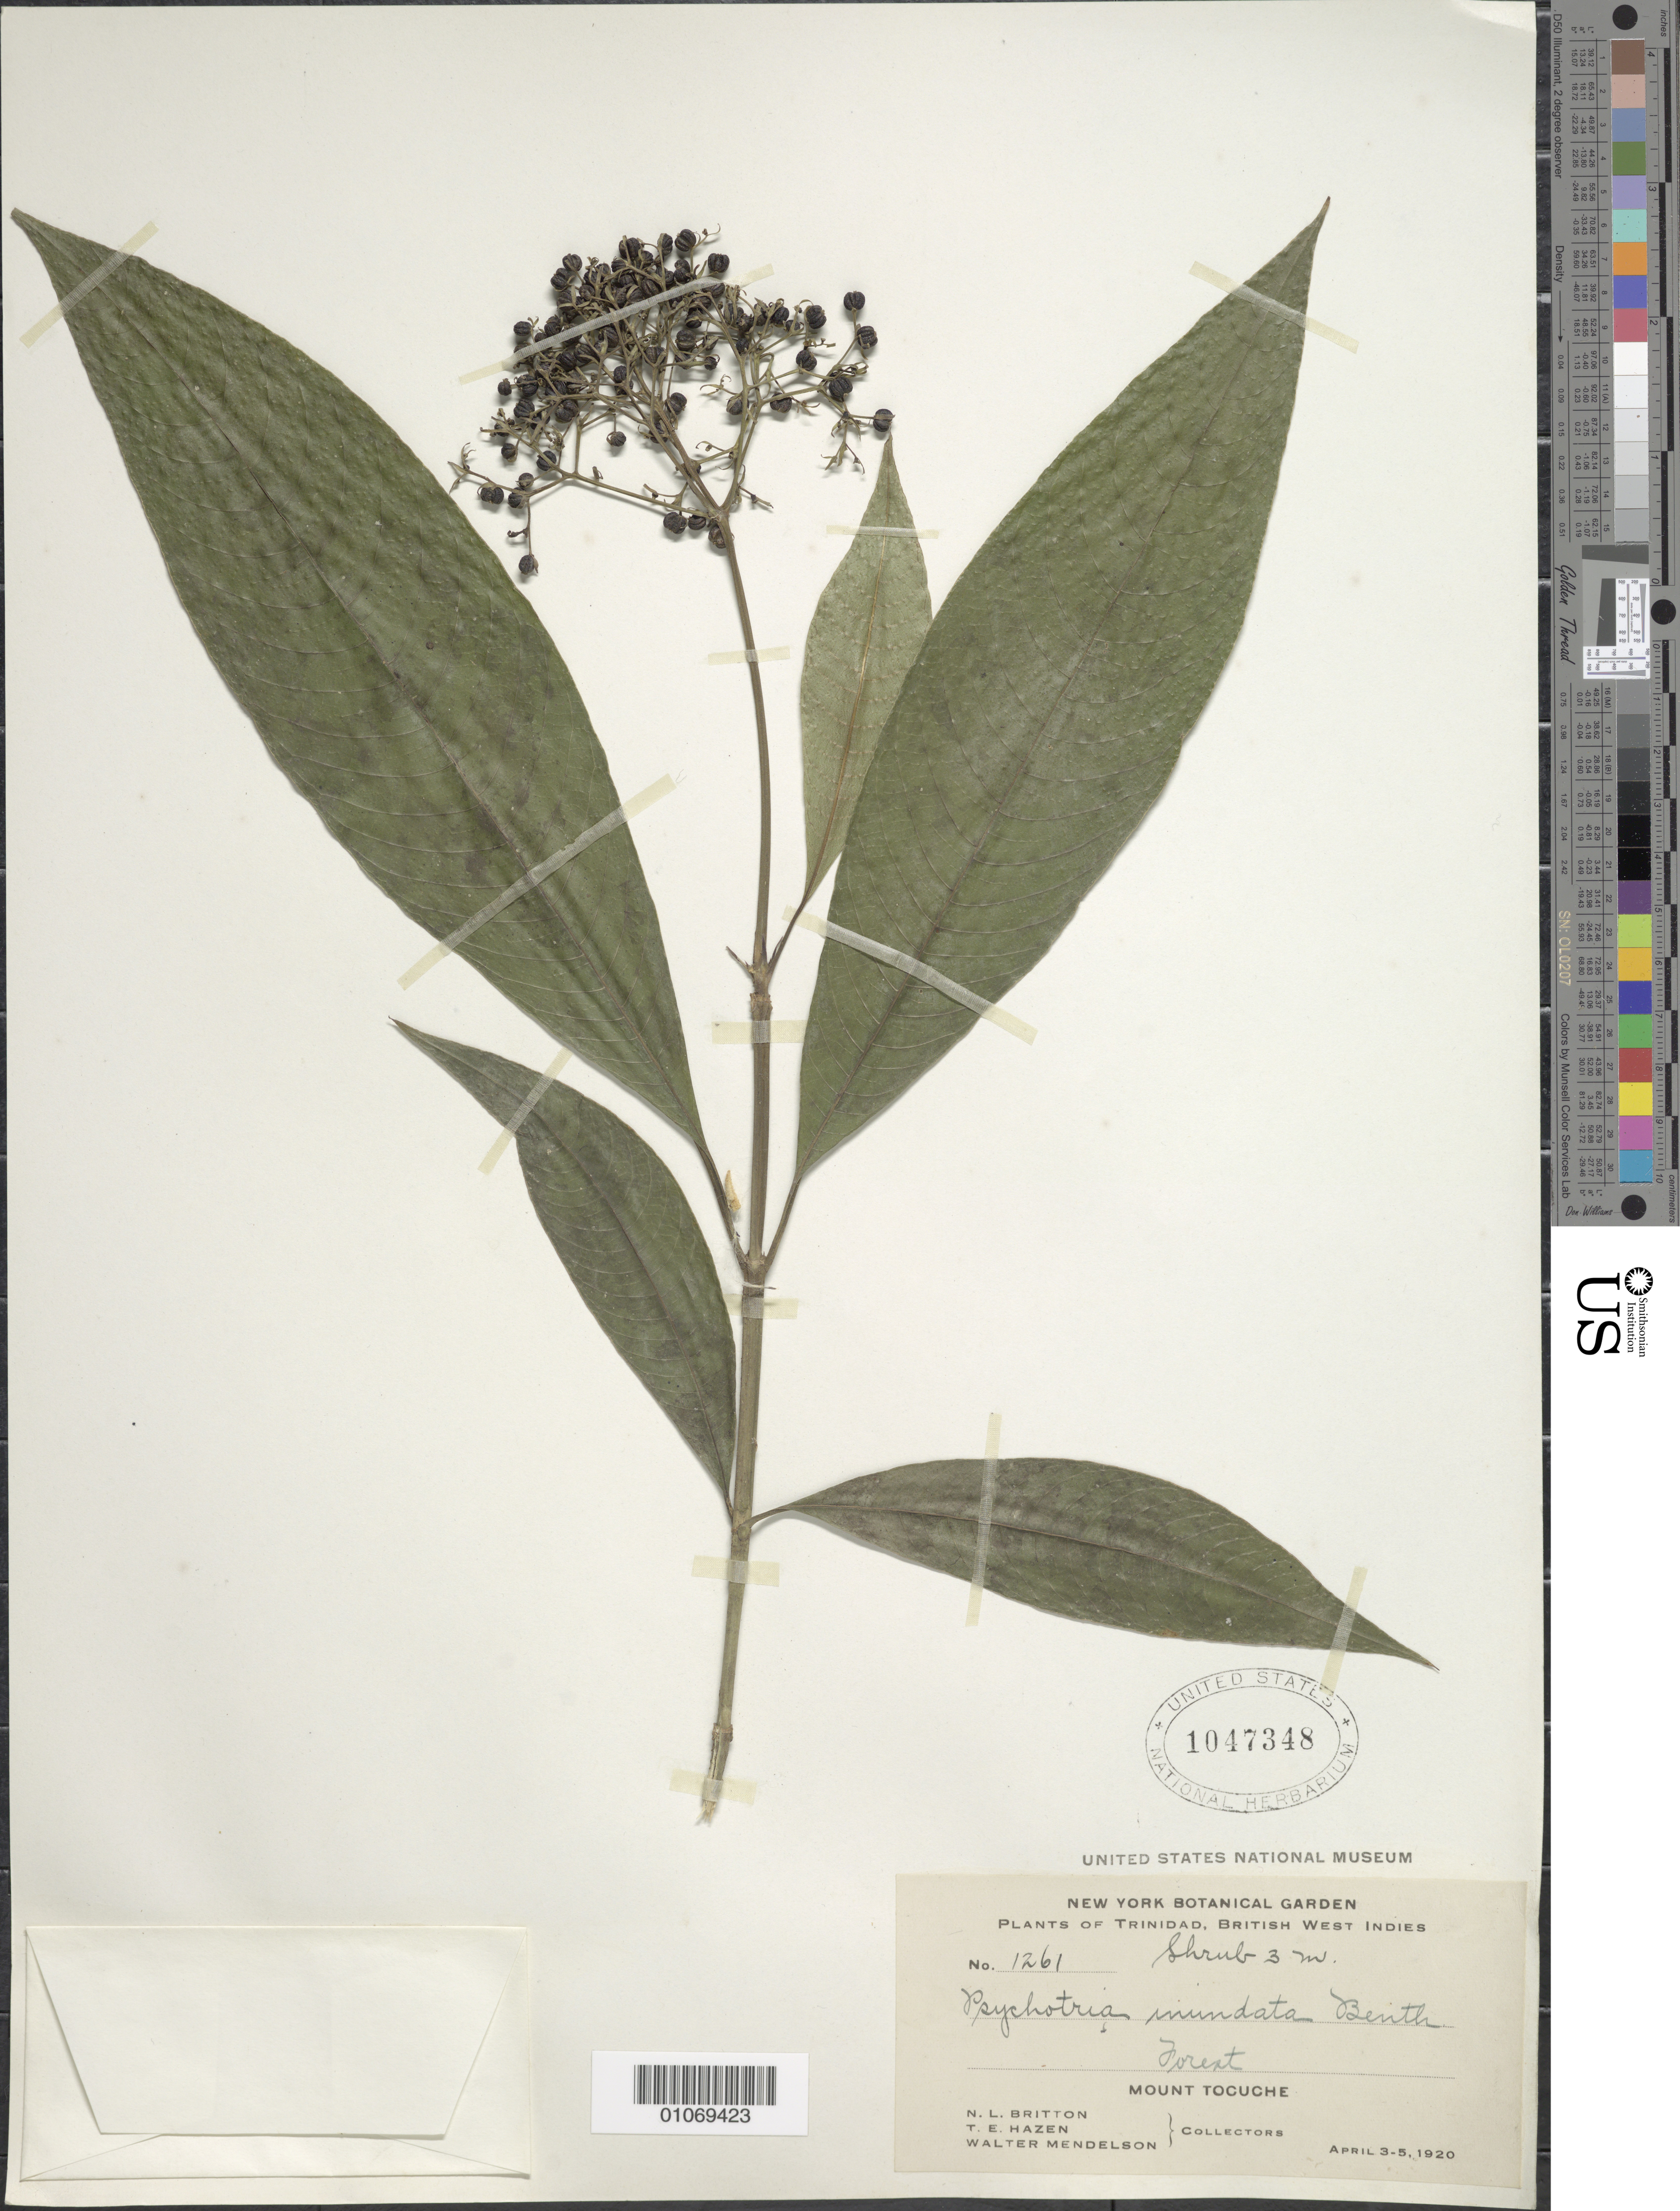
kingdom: Plantae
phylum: Tracheophyta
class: Magnoliopsida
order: Gentianales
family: Rubiaceae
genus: Psychotria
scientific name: Psychotria capitata subsp. amplifolia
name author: (Raeusch.) Steyerm.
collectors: N. Britton, T. E. Hazen & W. Mendelson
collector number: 1261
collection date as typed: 03 Apr 1920 to 05 Apr 1920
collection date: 1920-04-03/1920-04-05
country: Trinidad and Tobago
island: Trinidad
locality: Mount Tocuche, forest.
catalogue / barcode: US 1047348